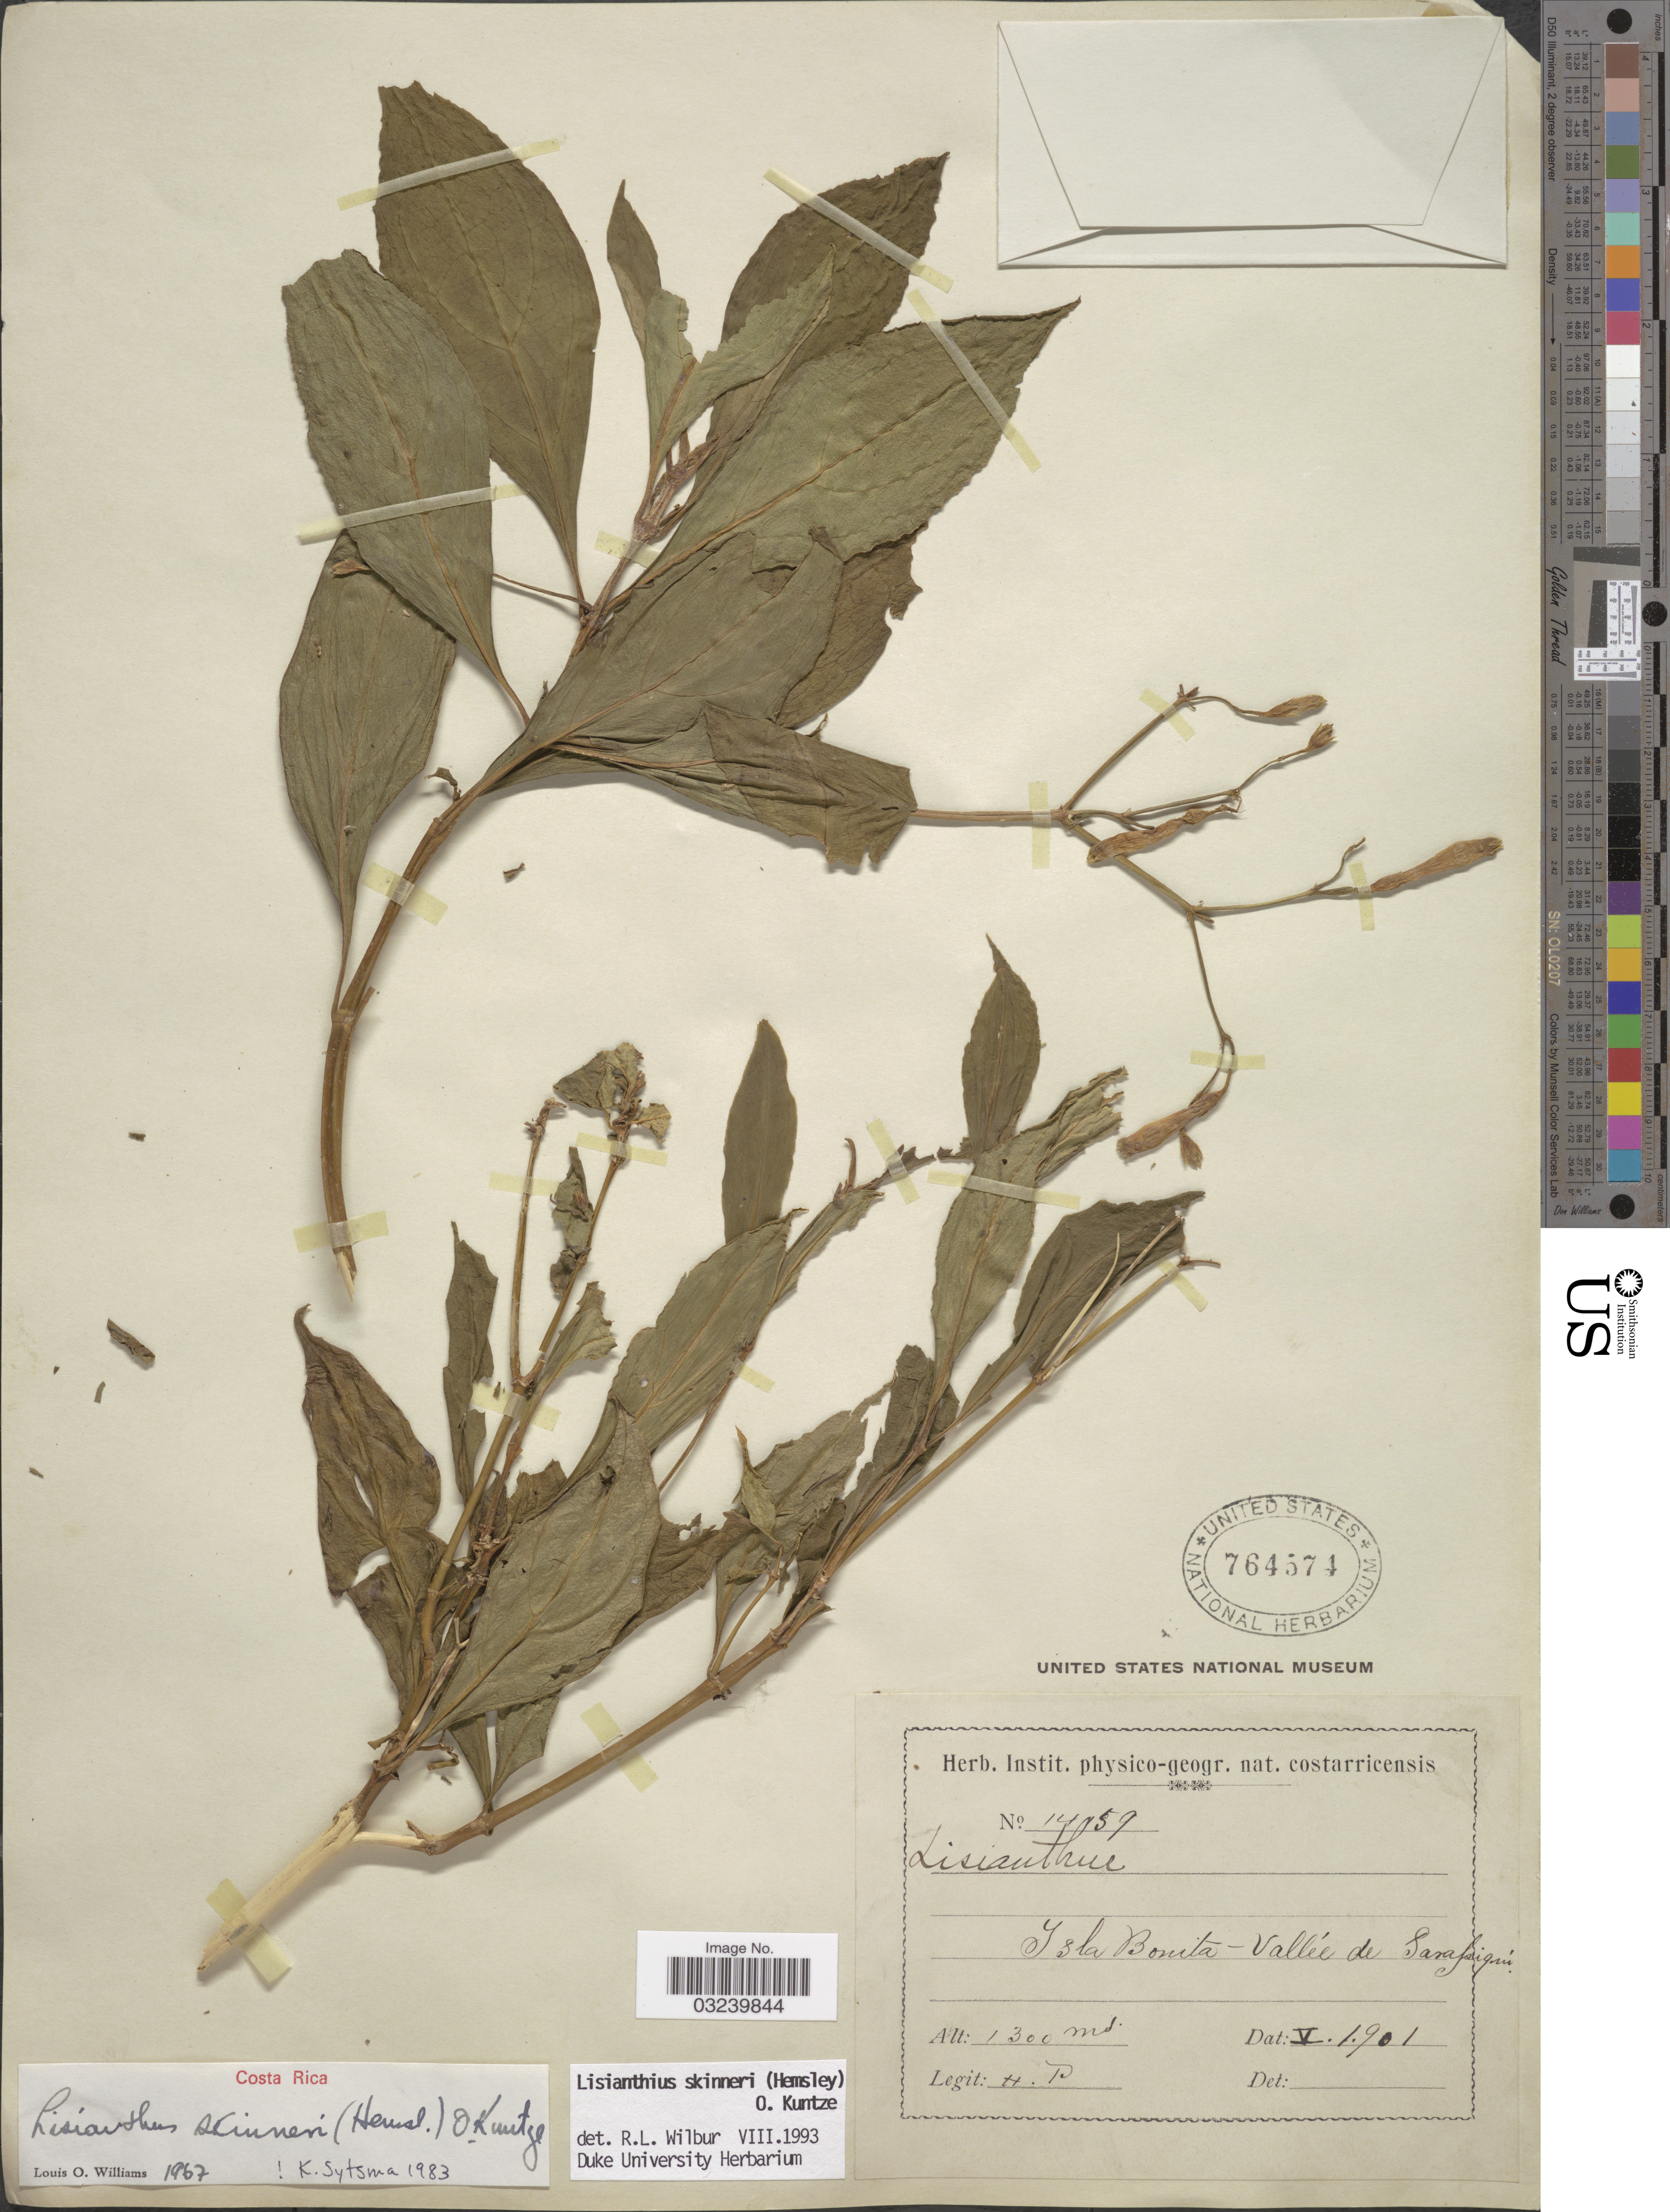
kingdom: Plantae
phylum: Tracheophyta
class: Magnoliopsida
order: Gentianales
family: Gentianaceae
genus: Lisianthius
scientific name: Lisianthius skinneri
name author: (Hemsl.) Kuntze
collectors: H. F. Pittier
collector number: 1459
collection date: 1901-05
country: Costa Rica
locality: Isla Bonita - Vallée de Sarapiquí.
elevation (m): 1300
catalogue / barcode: US 764574